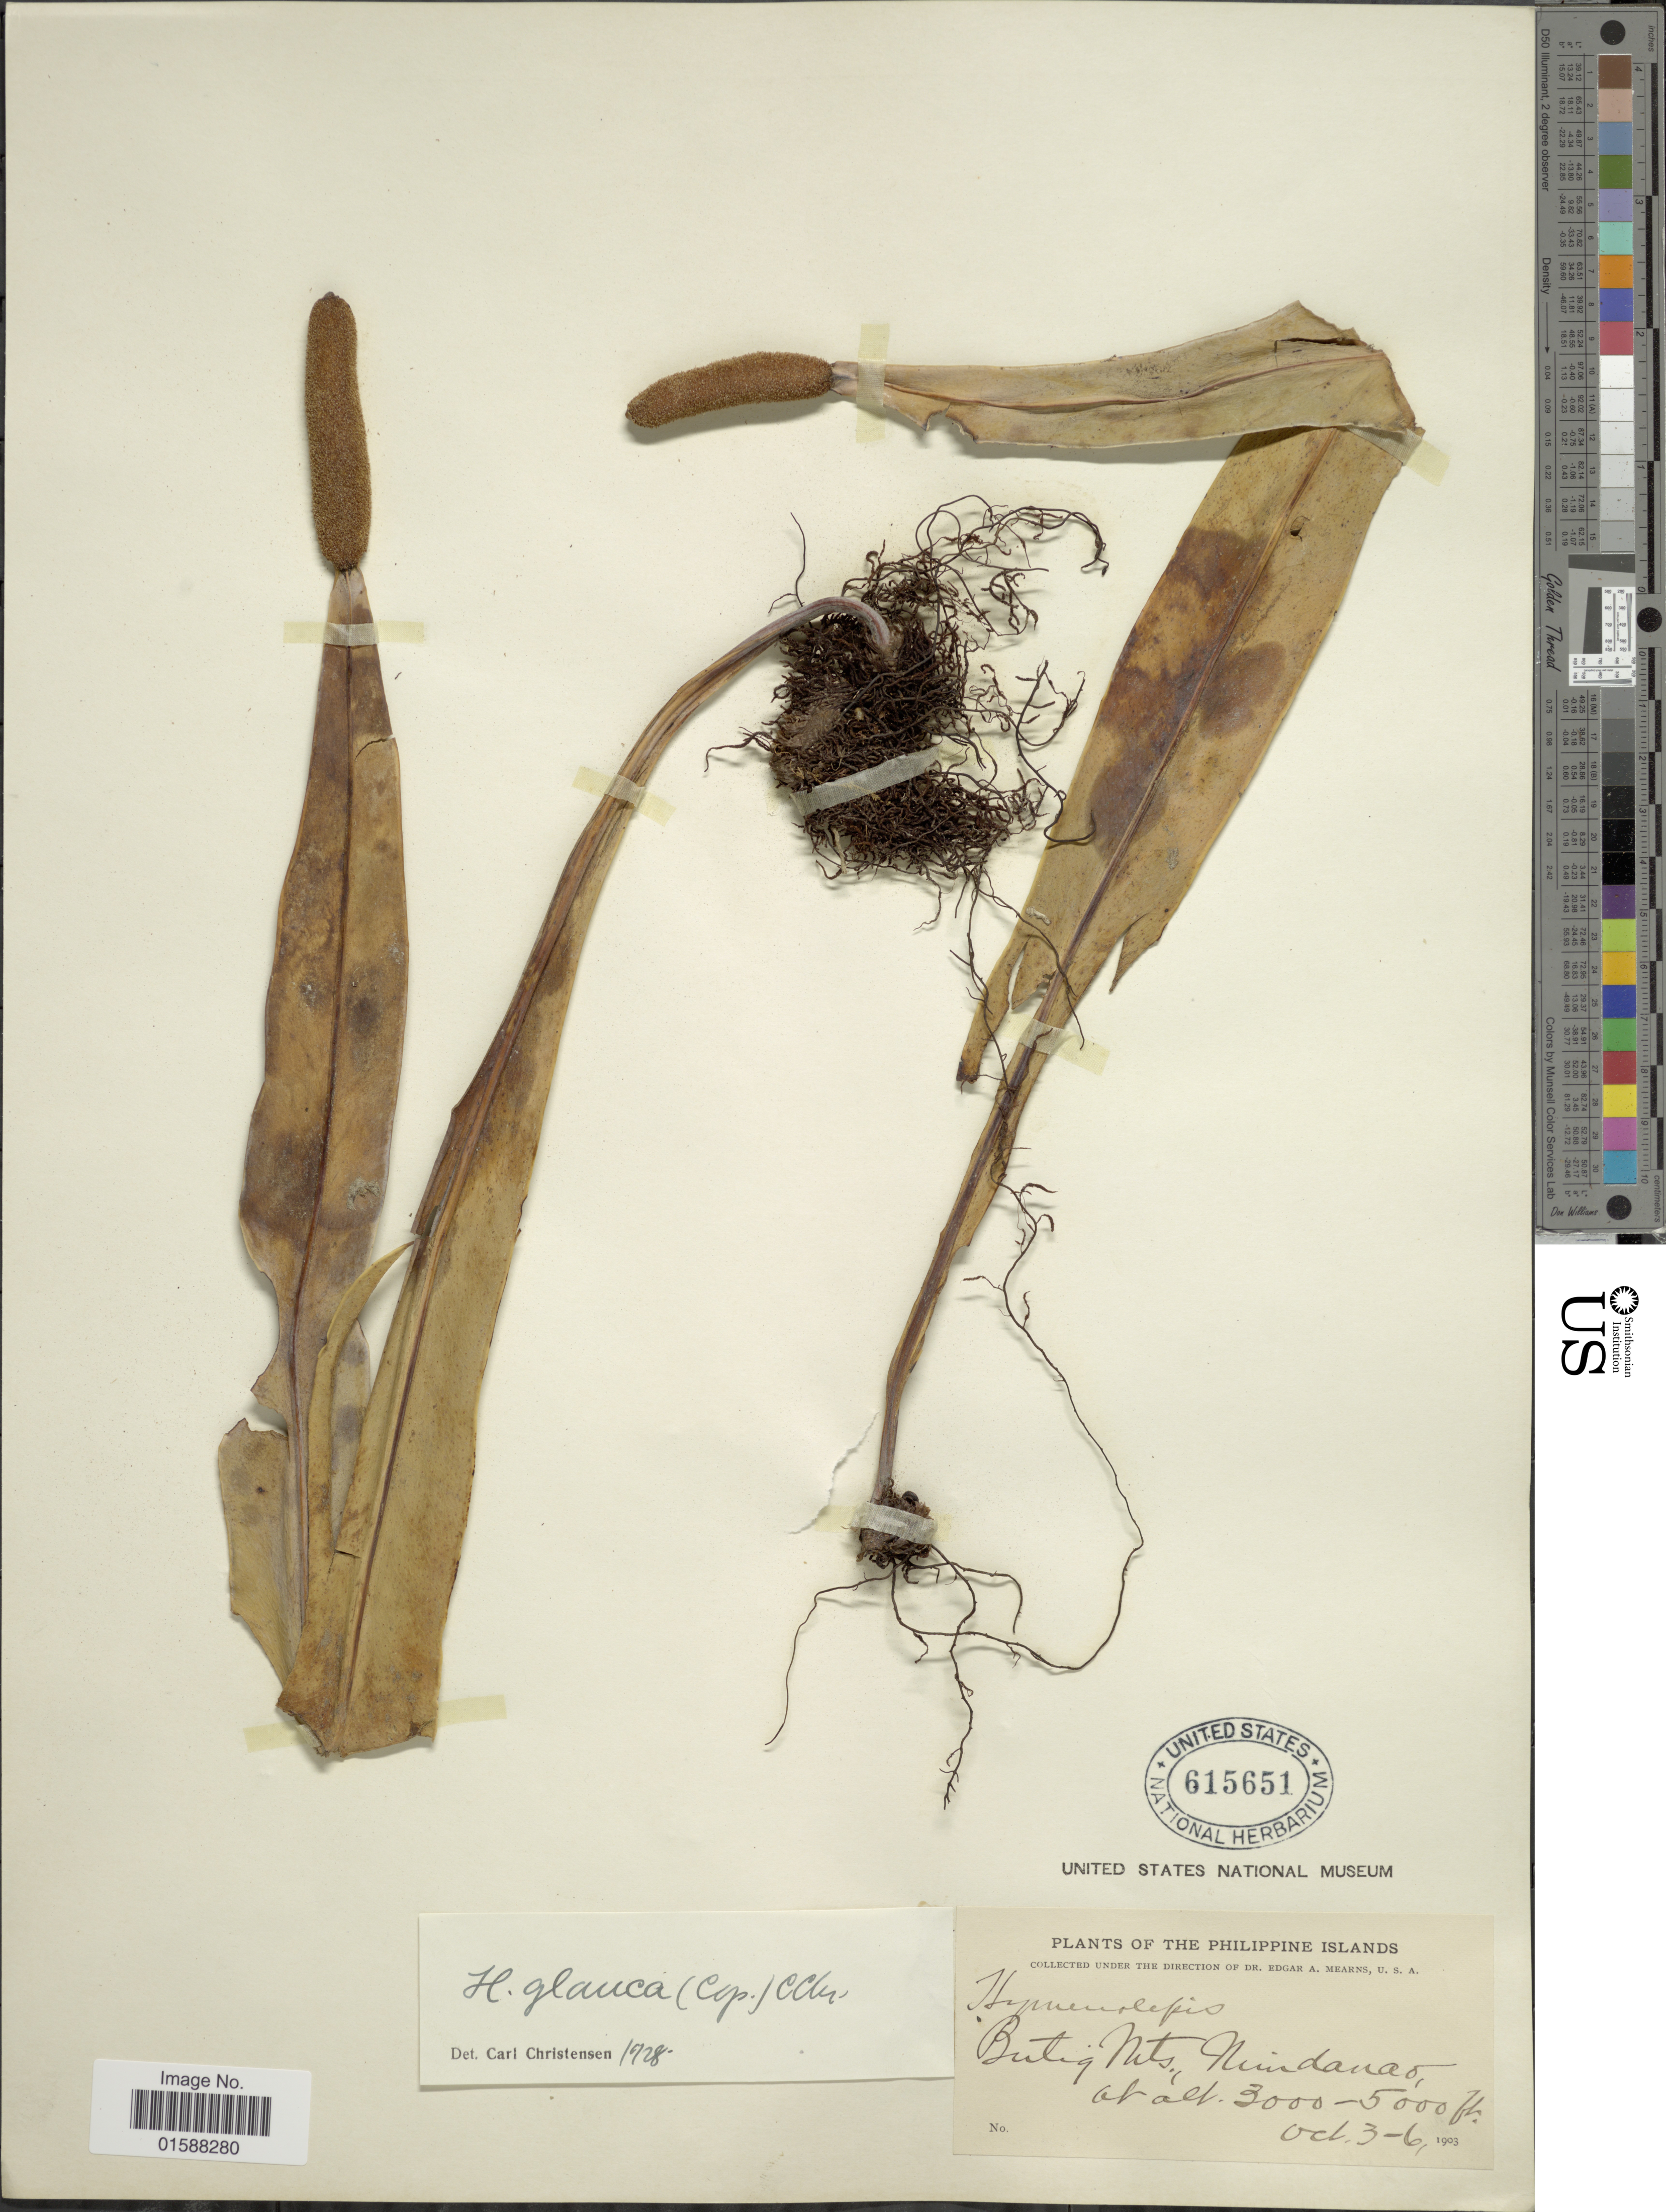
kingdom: Plantae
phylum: Tracheophyta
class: Polypodiopsida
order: Polypodiales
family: Polypodiaceae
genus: Lepisorus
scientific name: Lepisorus platyrhynchos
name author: (J. Sm. ex Kunze) Li S. Wang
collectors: E. A. Mearns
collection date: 1903-10-03/1903-10-06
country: Philippines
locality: Philippine Islands, Butig Mts, Mindanao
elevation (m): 914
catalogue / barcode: US 615651